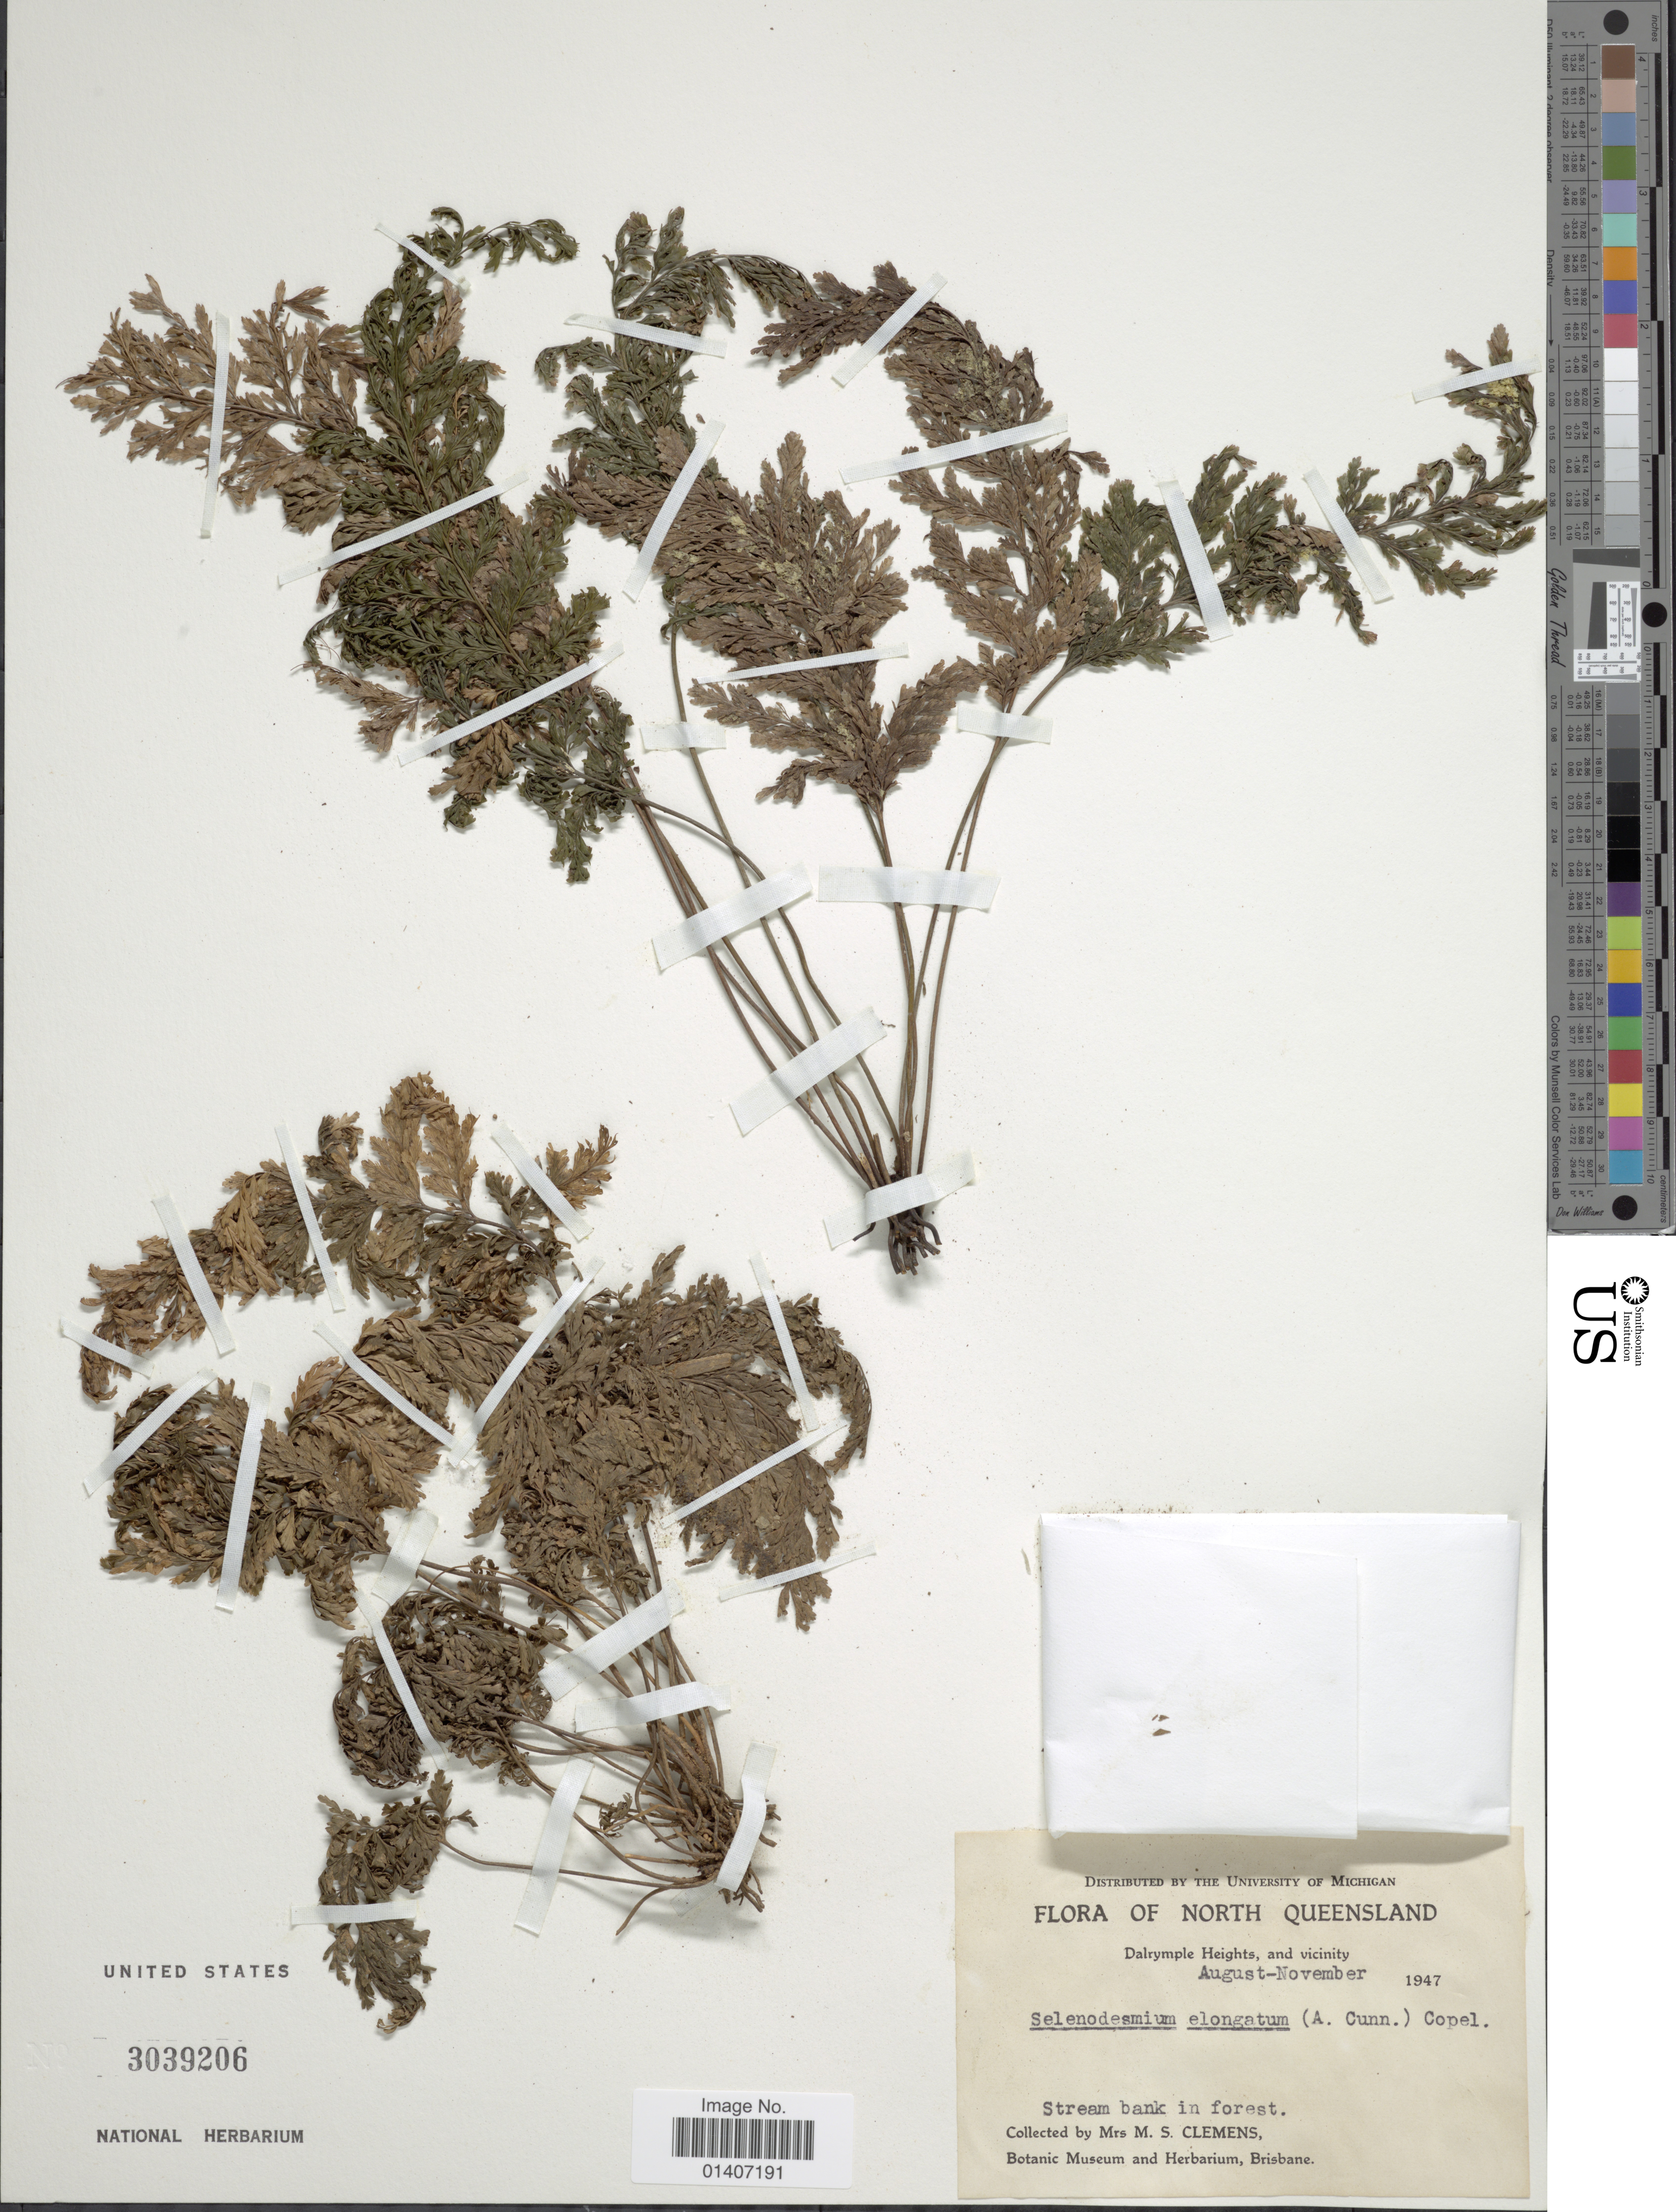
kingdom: Plantae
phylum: Tracheophyta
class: Polypodiopsida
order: Hymenophyllales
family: Hymenophyllaceae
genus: Abrodictyum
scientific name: Abrodictyum elongatum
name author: (A. Cunn.) Ebihara & K. Iwats.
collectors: M. S. Clemens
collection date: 1947-08/1947-11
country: Australia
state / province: Queensland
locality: North Queensland, Dalrymple Heights, and vicinity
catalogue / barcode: US 3039206